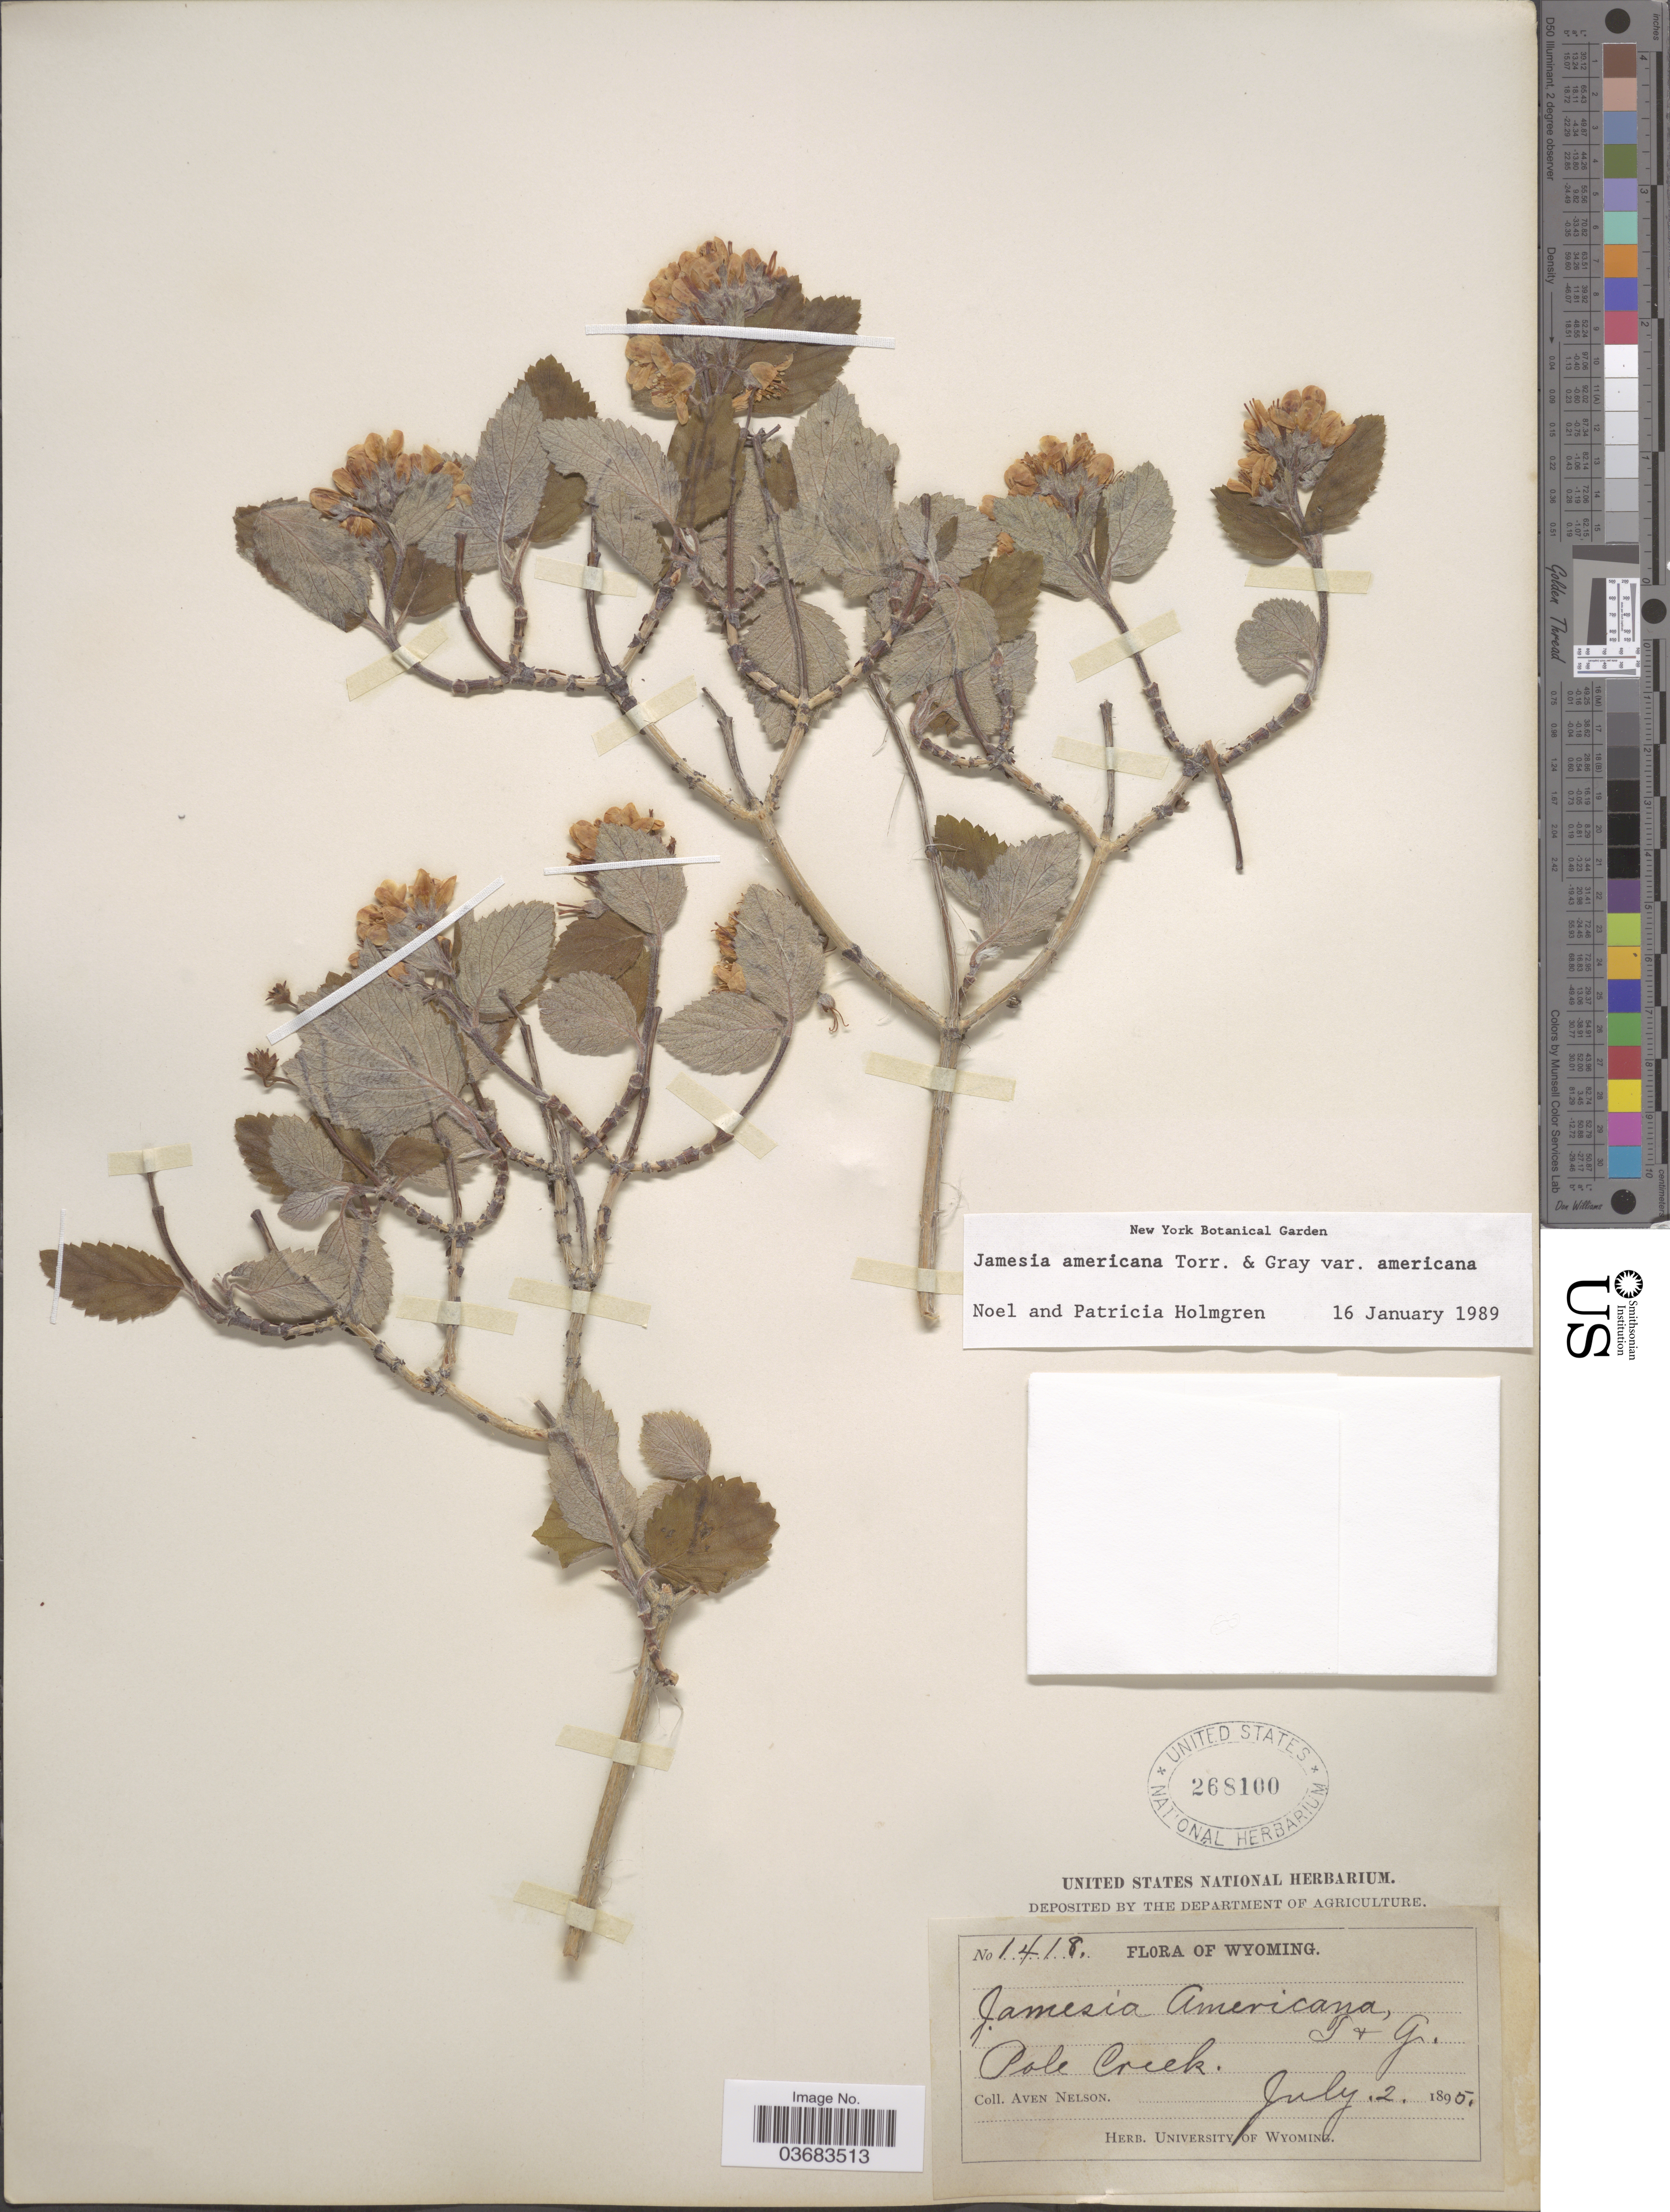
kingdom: Plantae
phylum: Tracheophyta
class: Magnoliopsida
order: Cornales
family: Hydrangeaceae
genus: Edwinia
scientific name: Edwinia americana var. americana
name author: (Torr. & A. Gray) A. Heller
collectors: A. Nelson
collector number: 1418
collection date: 1895-07-02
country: United States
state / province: Wyoming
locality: Pole Creek.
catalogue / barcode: US 268100